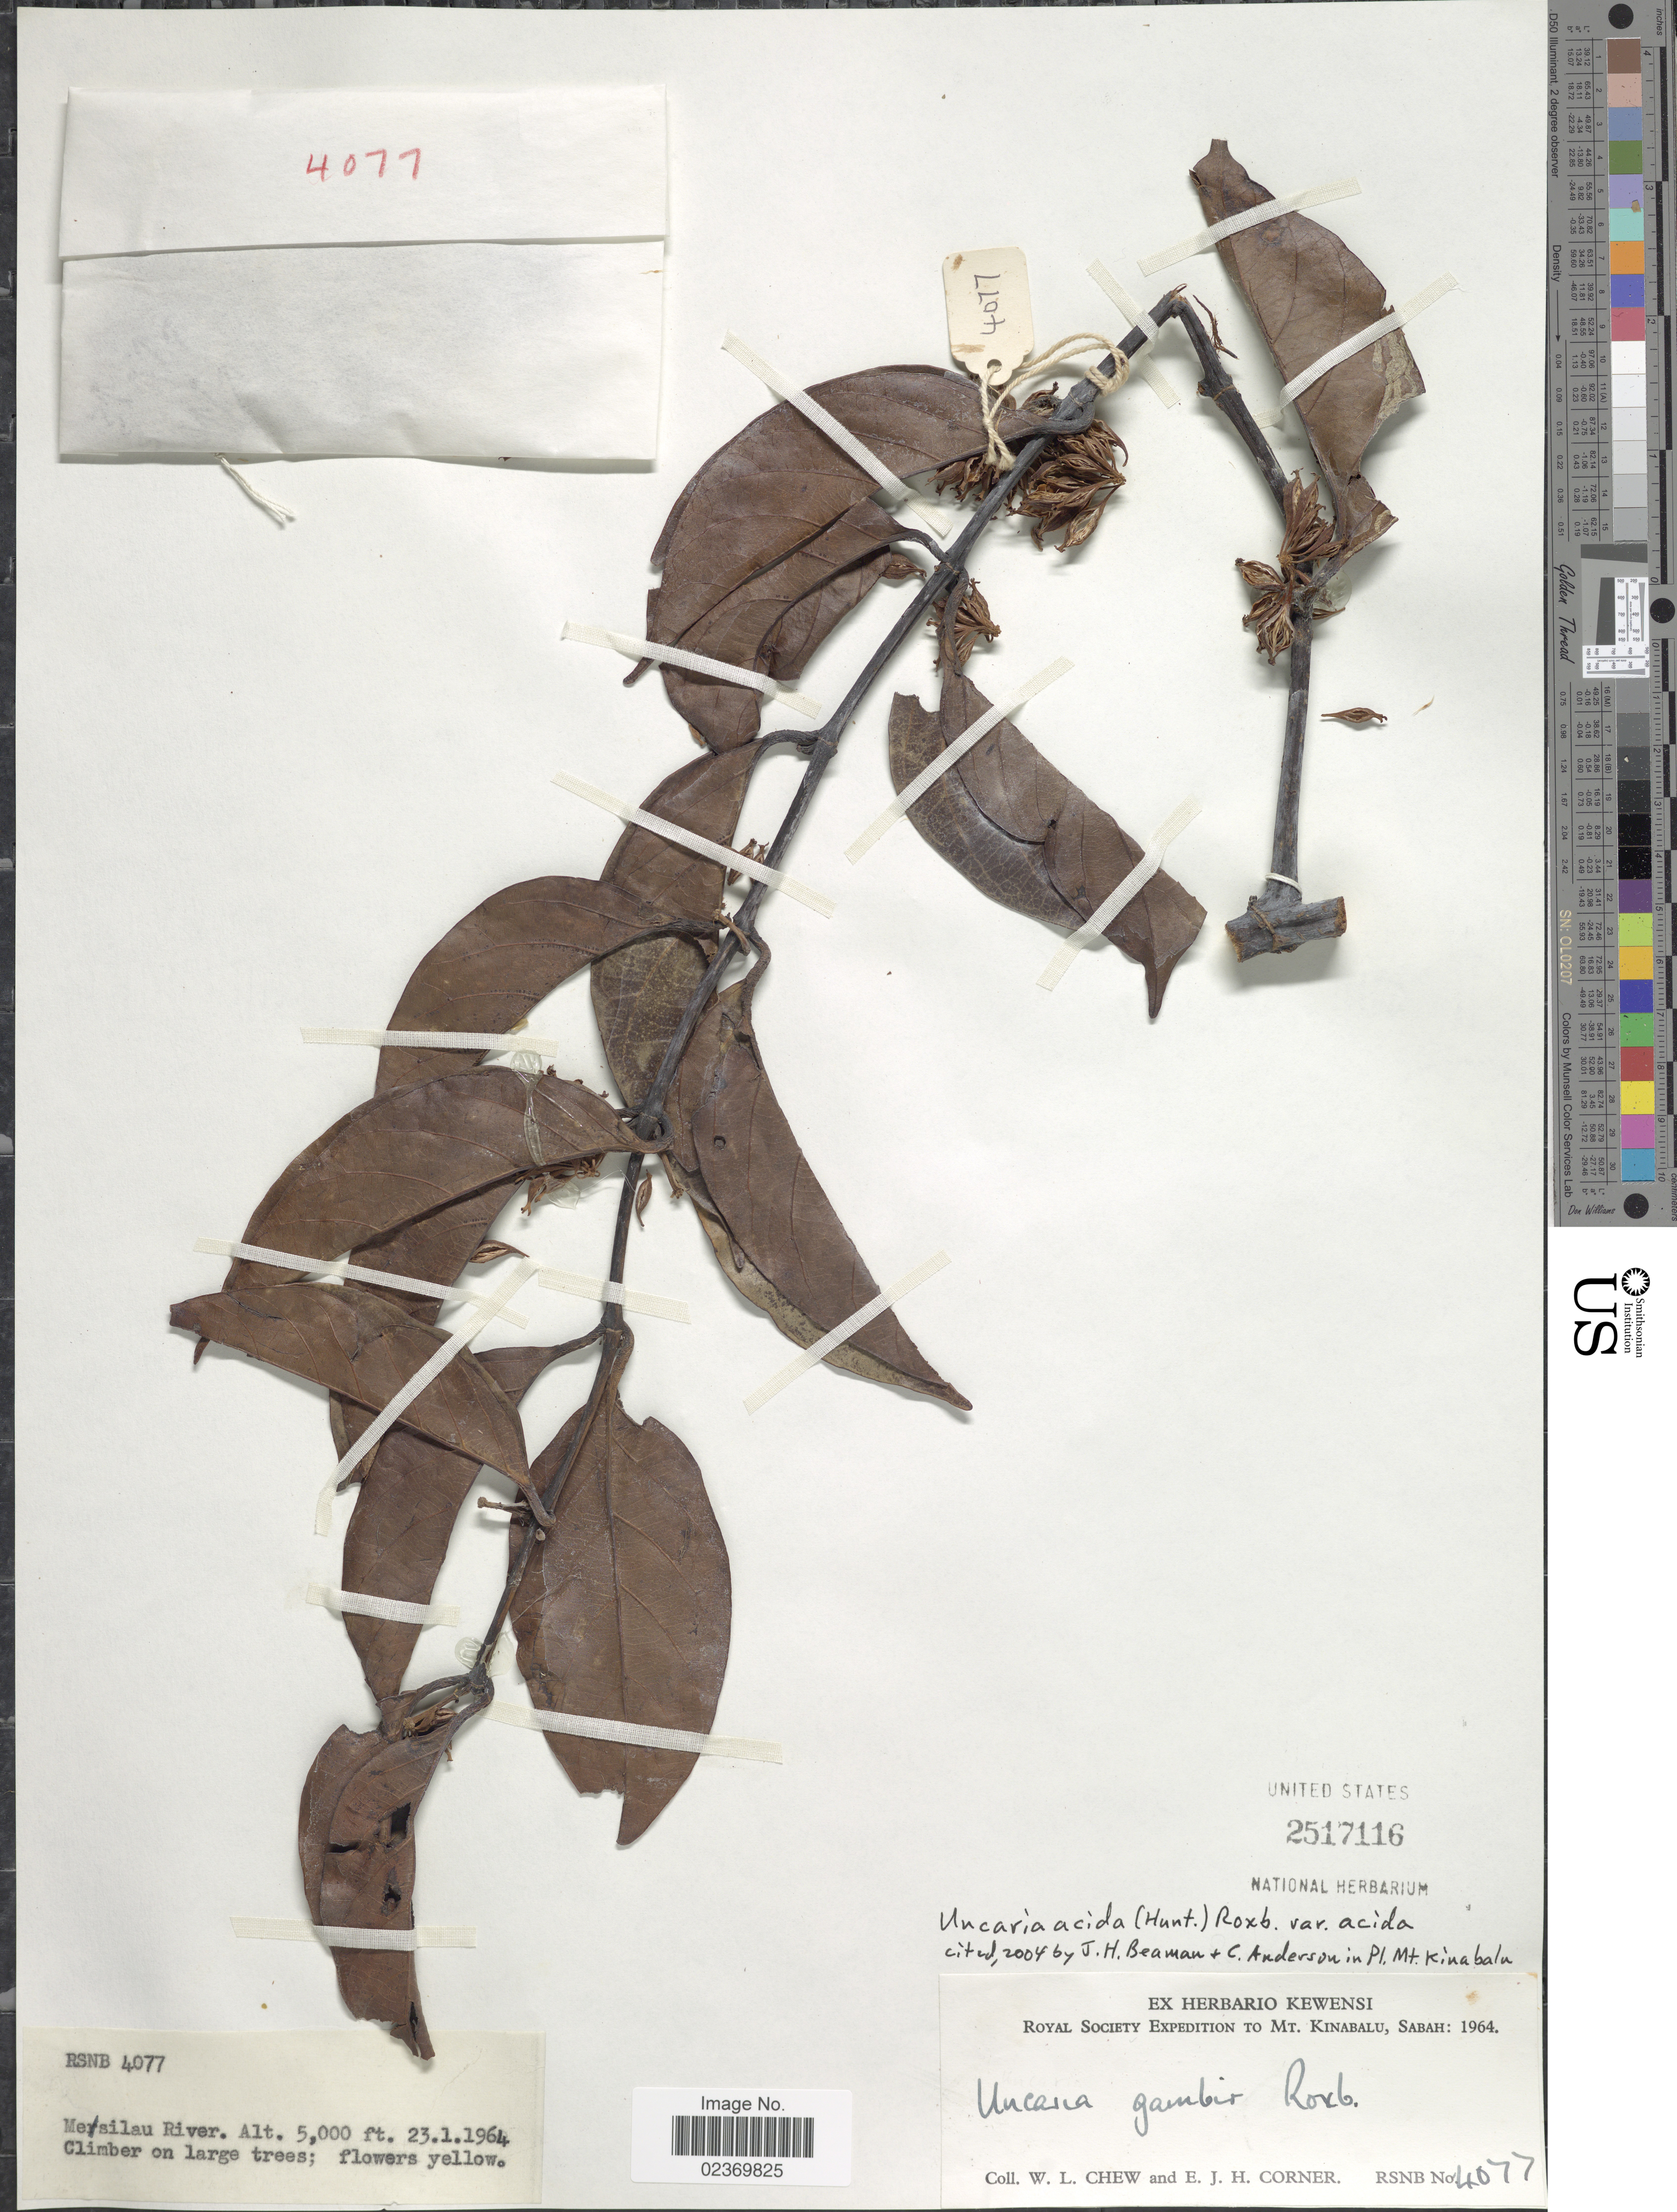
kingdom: Plantae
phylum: Tracheophyta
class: Magnoliopsida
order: Gentianales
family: Rubiaceae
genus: Uncaria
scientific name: Uncaria acida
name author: (W. Hunter) Roxb.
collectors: W. Chew & E. Corner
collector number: RSNB 4077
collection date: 1964-01-23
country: Malaysia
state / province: Sabah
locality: Mt. Kinabalu, Mesilau River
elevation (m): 1524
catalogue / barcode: US 2517116